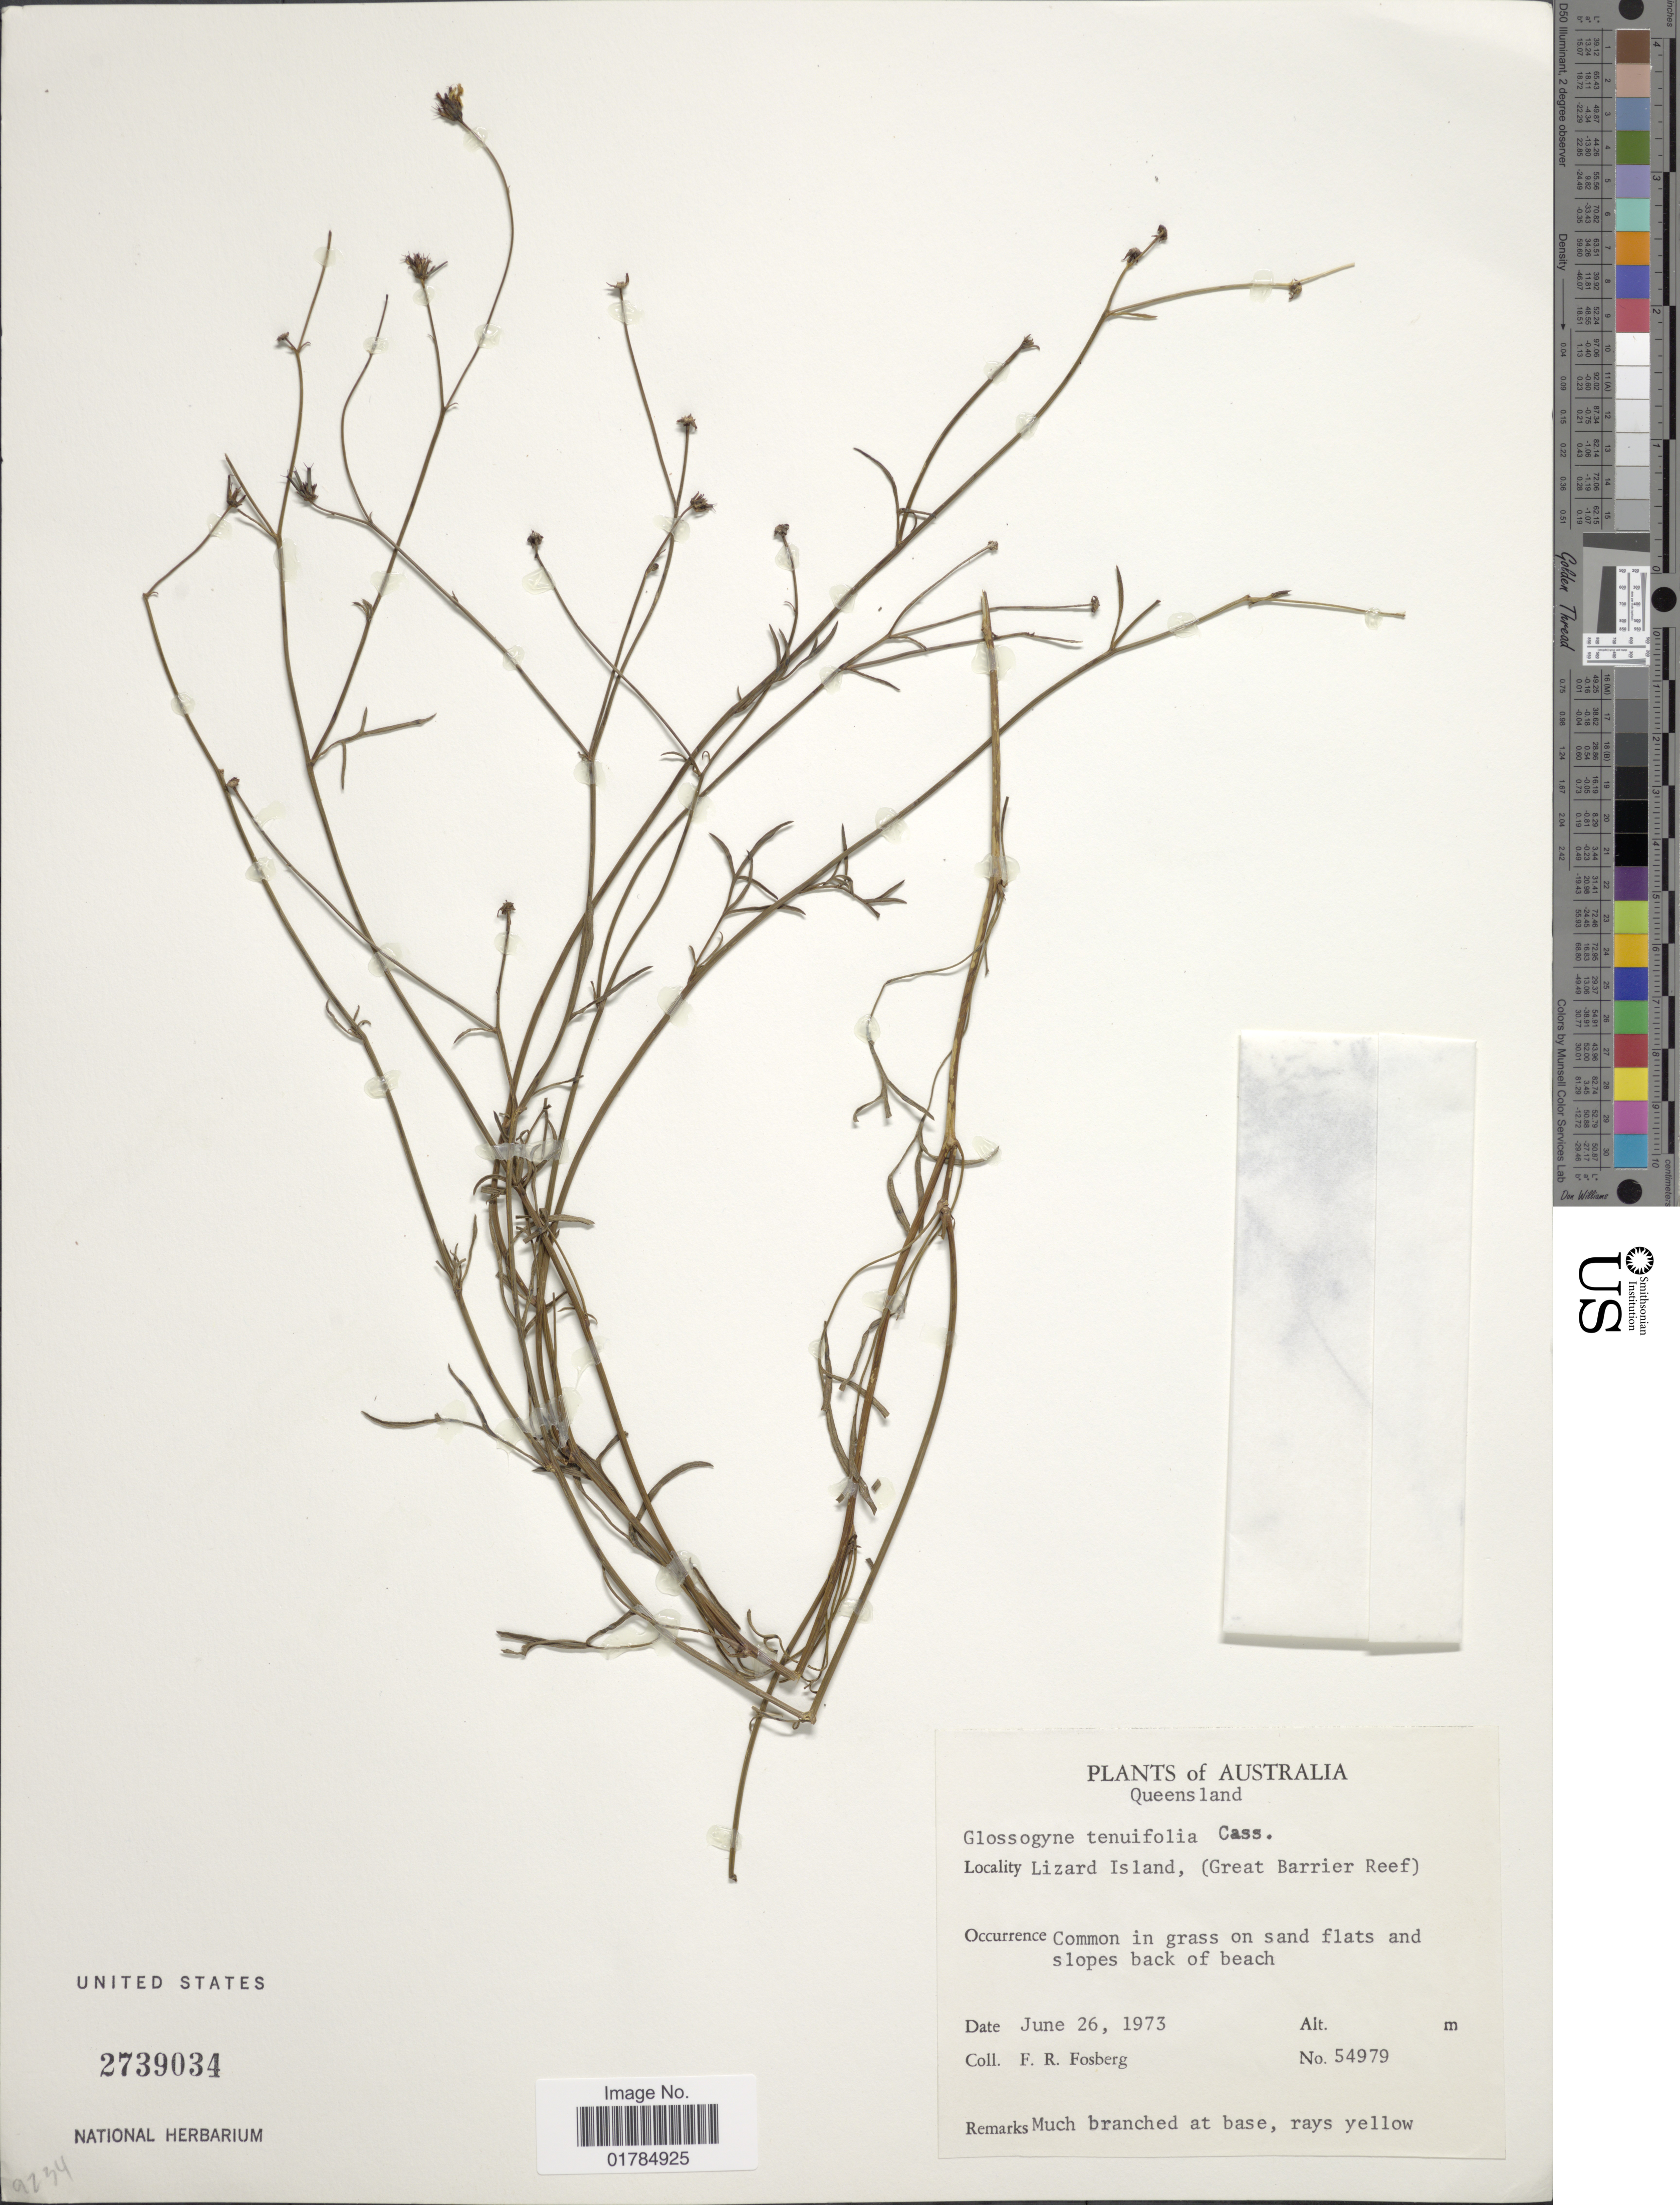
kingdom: Plantae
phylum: Tracheophyta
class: Magnoliopsida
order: Asterales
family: Asteraceae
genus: Glossogyne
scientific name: Glossogyne tenuifolia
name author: (Labill.)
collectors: F. R. Fosberg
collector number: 54979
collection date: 1973-06-26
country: Australia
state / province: Queensland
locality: Lizard Island ( Great barrier reef)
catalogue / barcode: US 2739034